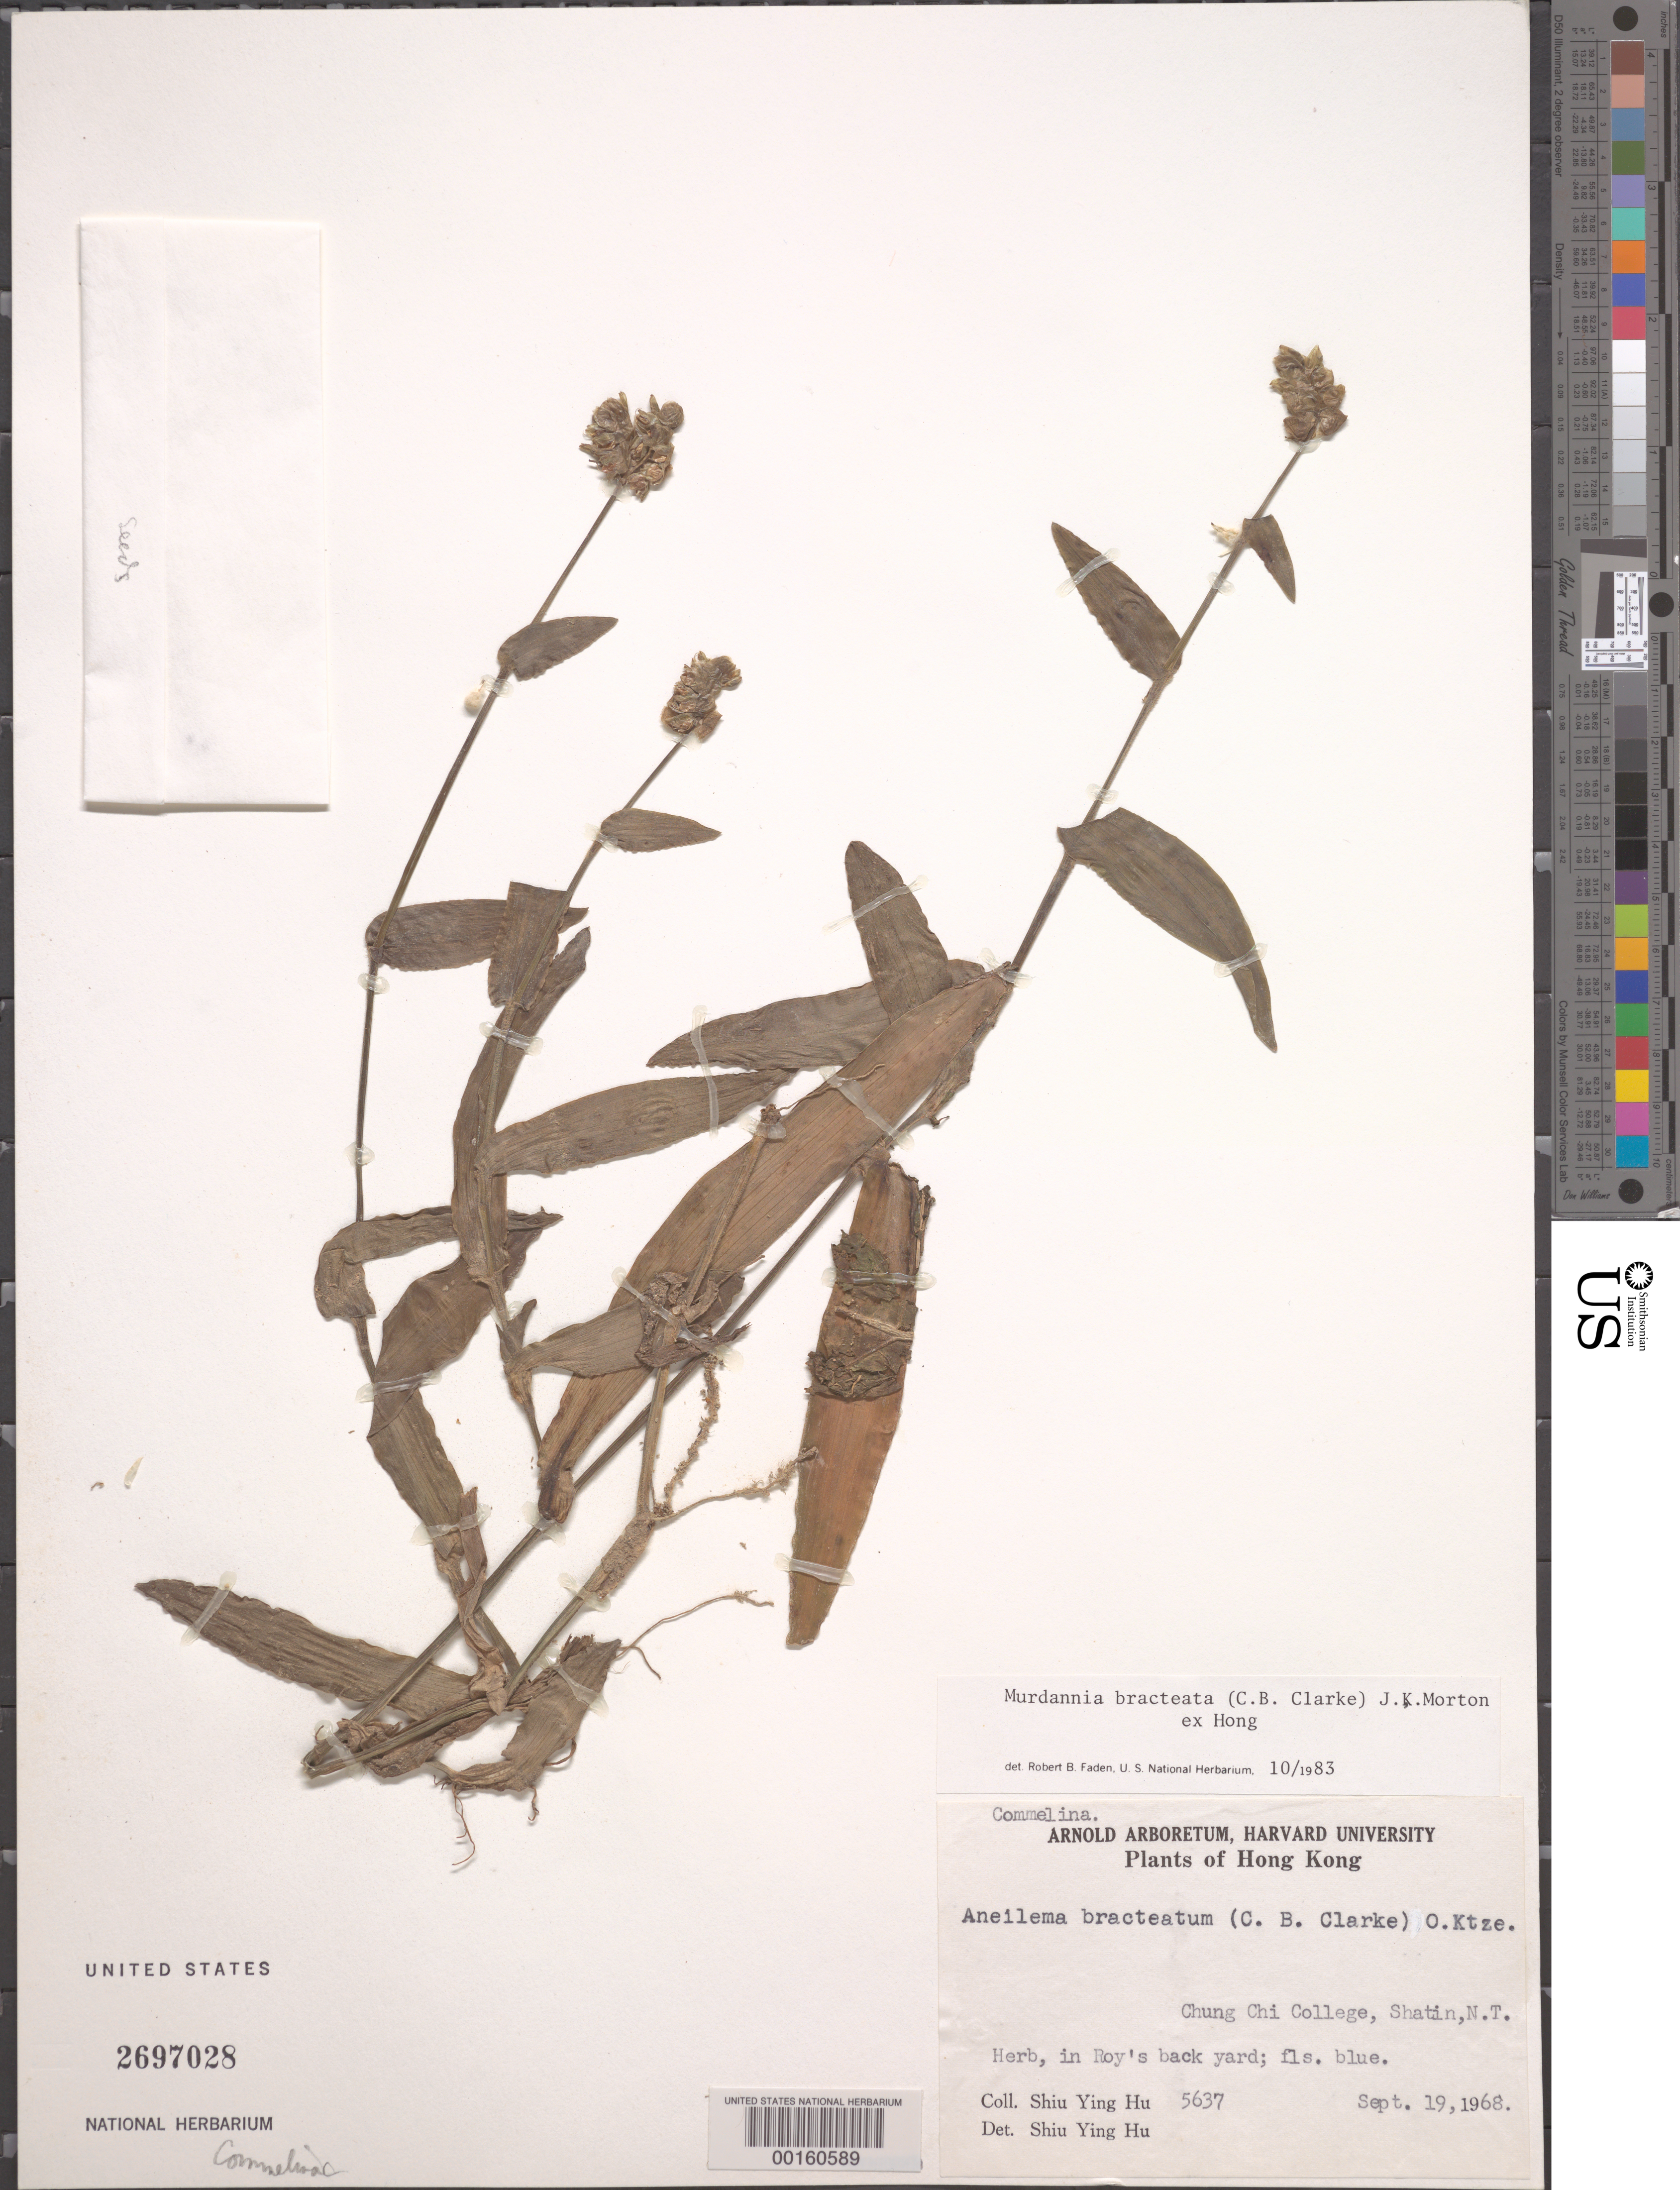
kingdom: Plantae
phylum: Tracheophyta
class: Liliopsida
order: Commelinales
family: Commelinaceae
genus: Murdannia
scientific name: Murdannia bracteata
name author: (C.B. Clarke) J.K. Morton ex D.Y. Hong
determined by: Faden, Robert B., (US), Smithsonian Institution - National Museum of Natural History (UNITED STATES)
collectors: S. Y. Hu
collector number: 5637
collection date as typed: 19 Sep 1968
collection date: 1968-09-19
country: China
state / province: Hong Kong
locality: Chung chi college, shatin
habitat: Cultivated soil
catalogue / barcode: US 2697028